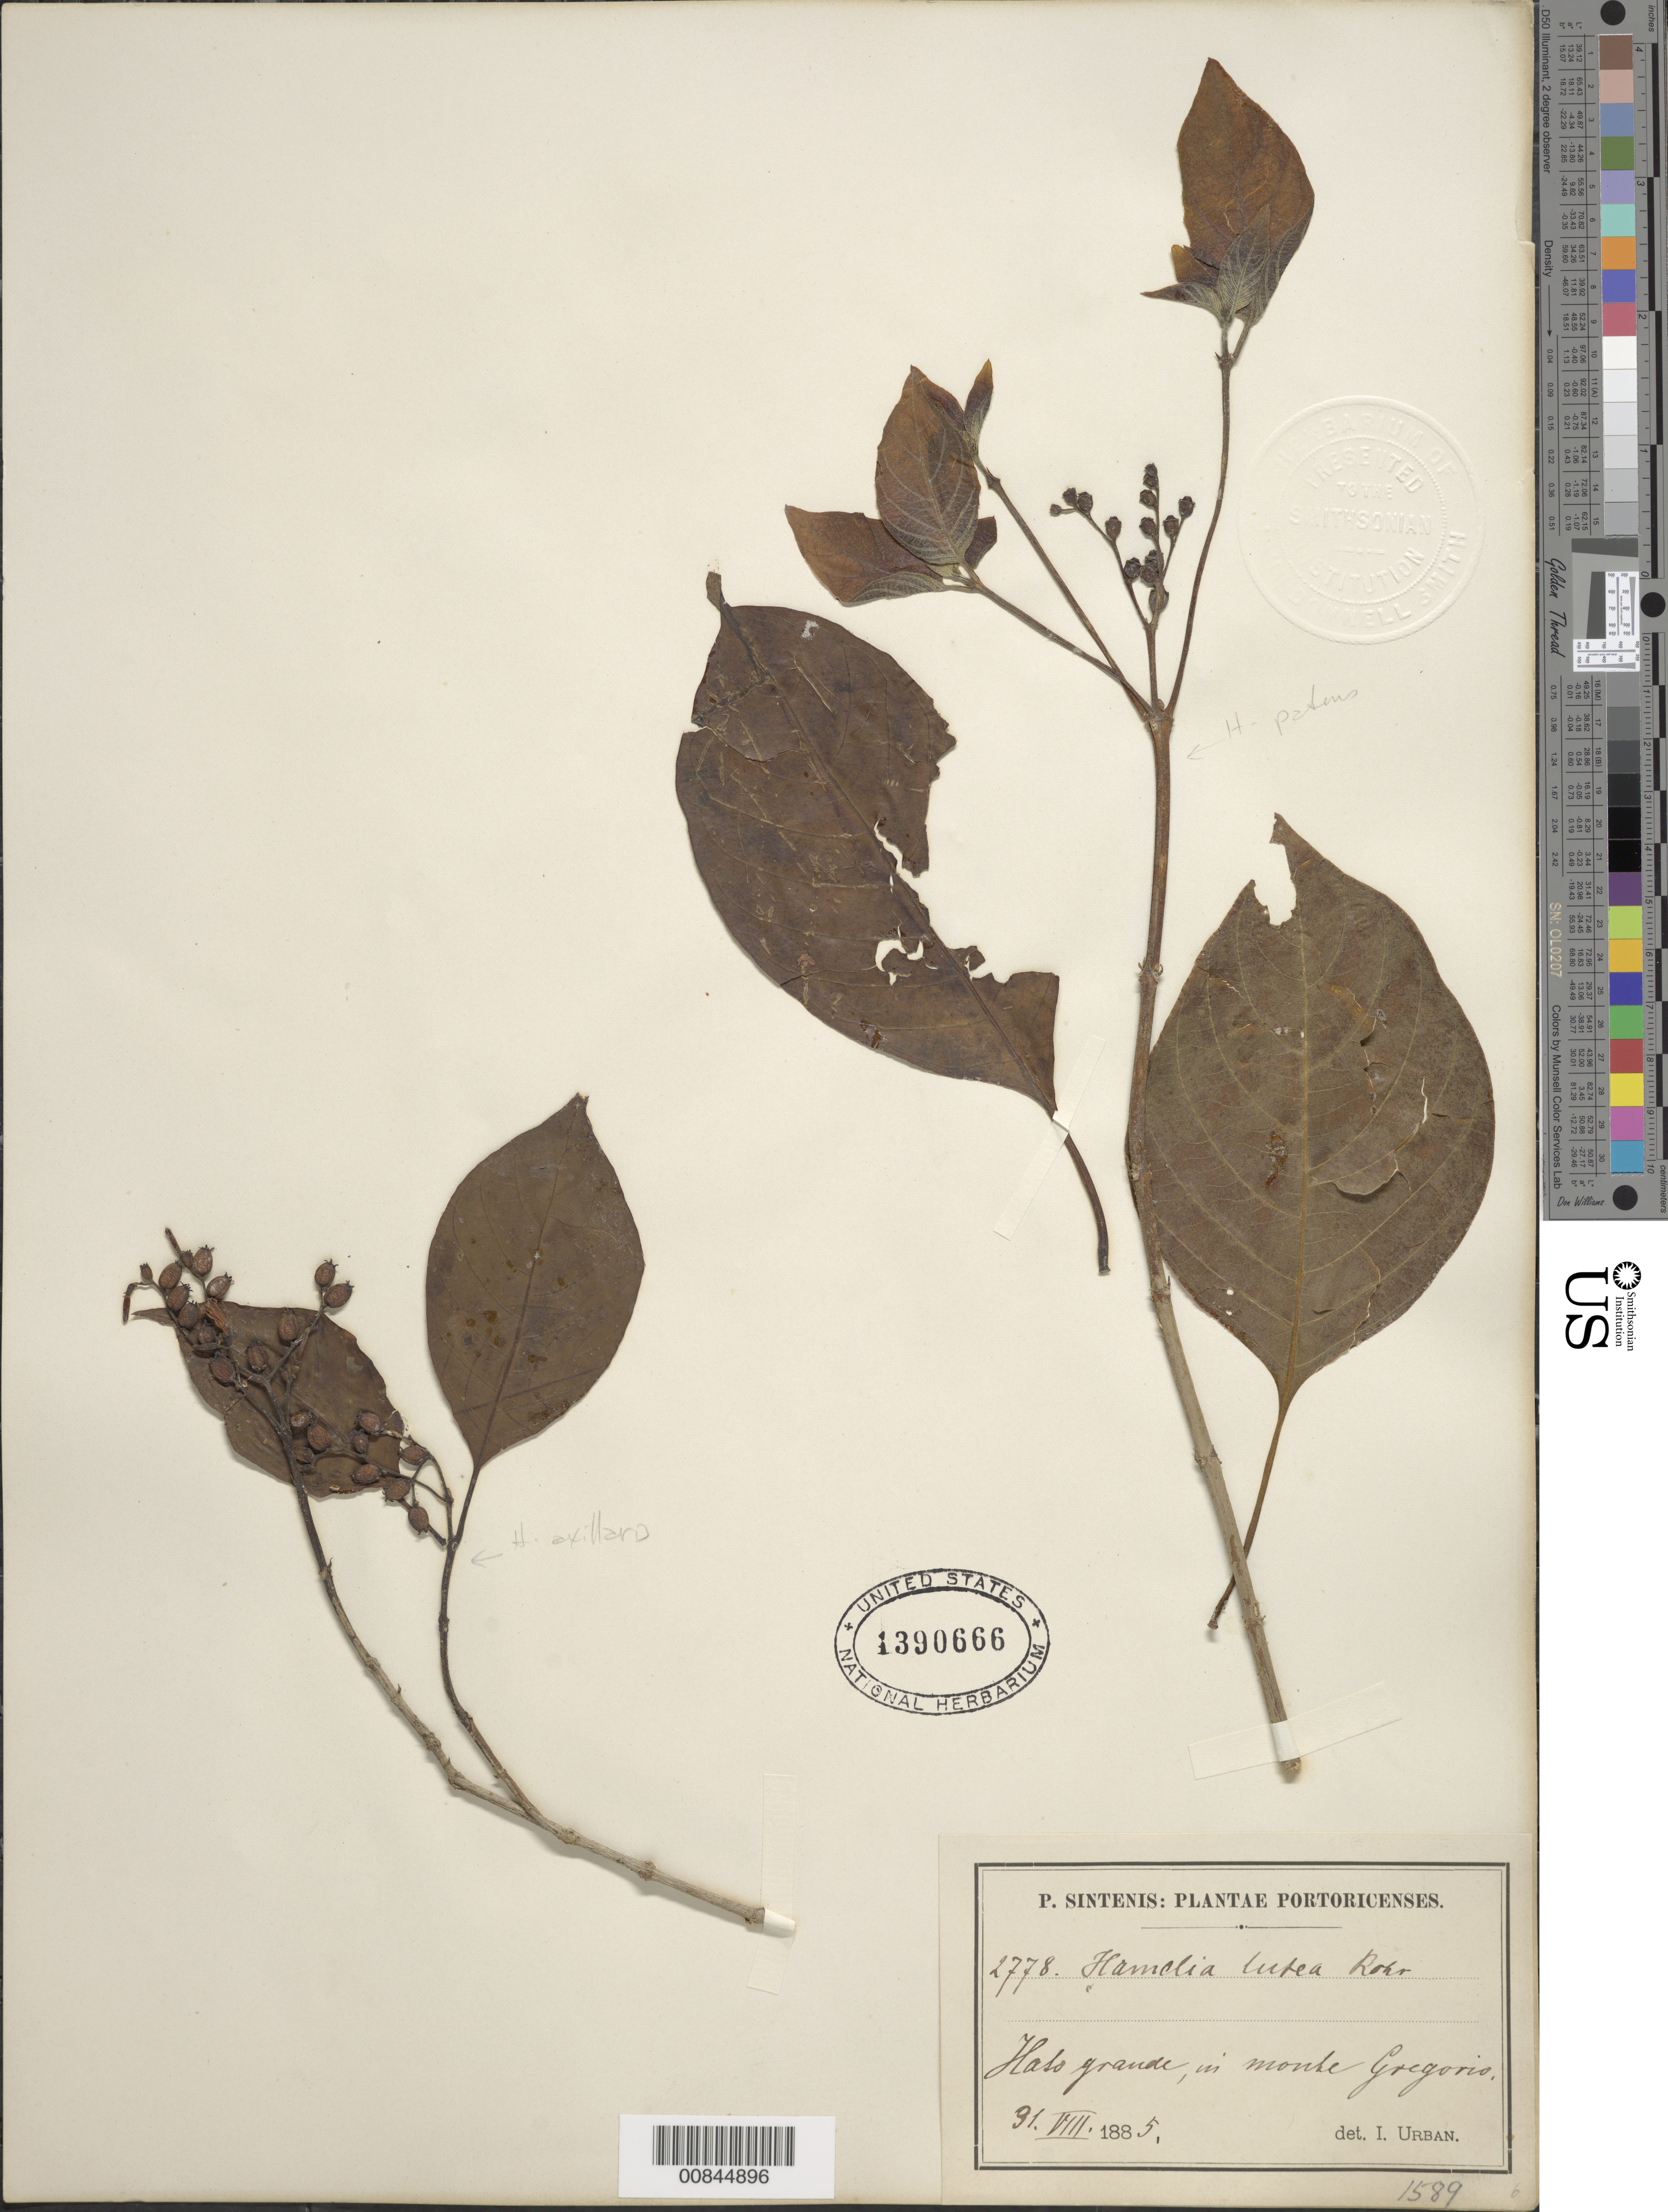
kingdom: Plantae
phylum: Tracheophyta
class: Magnoliopsida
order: Gentianales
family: Rubiaceae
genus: Hamelia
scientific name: Hamelia axillaris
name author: Sw.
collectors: I. Urban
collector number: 2778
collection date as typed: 31 Aug 1885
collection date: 1885-08-31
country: Puerto Rico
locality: Haso (sp?) grande, in monte Gregoris-o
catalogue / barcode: US 1390666